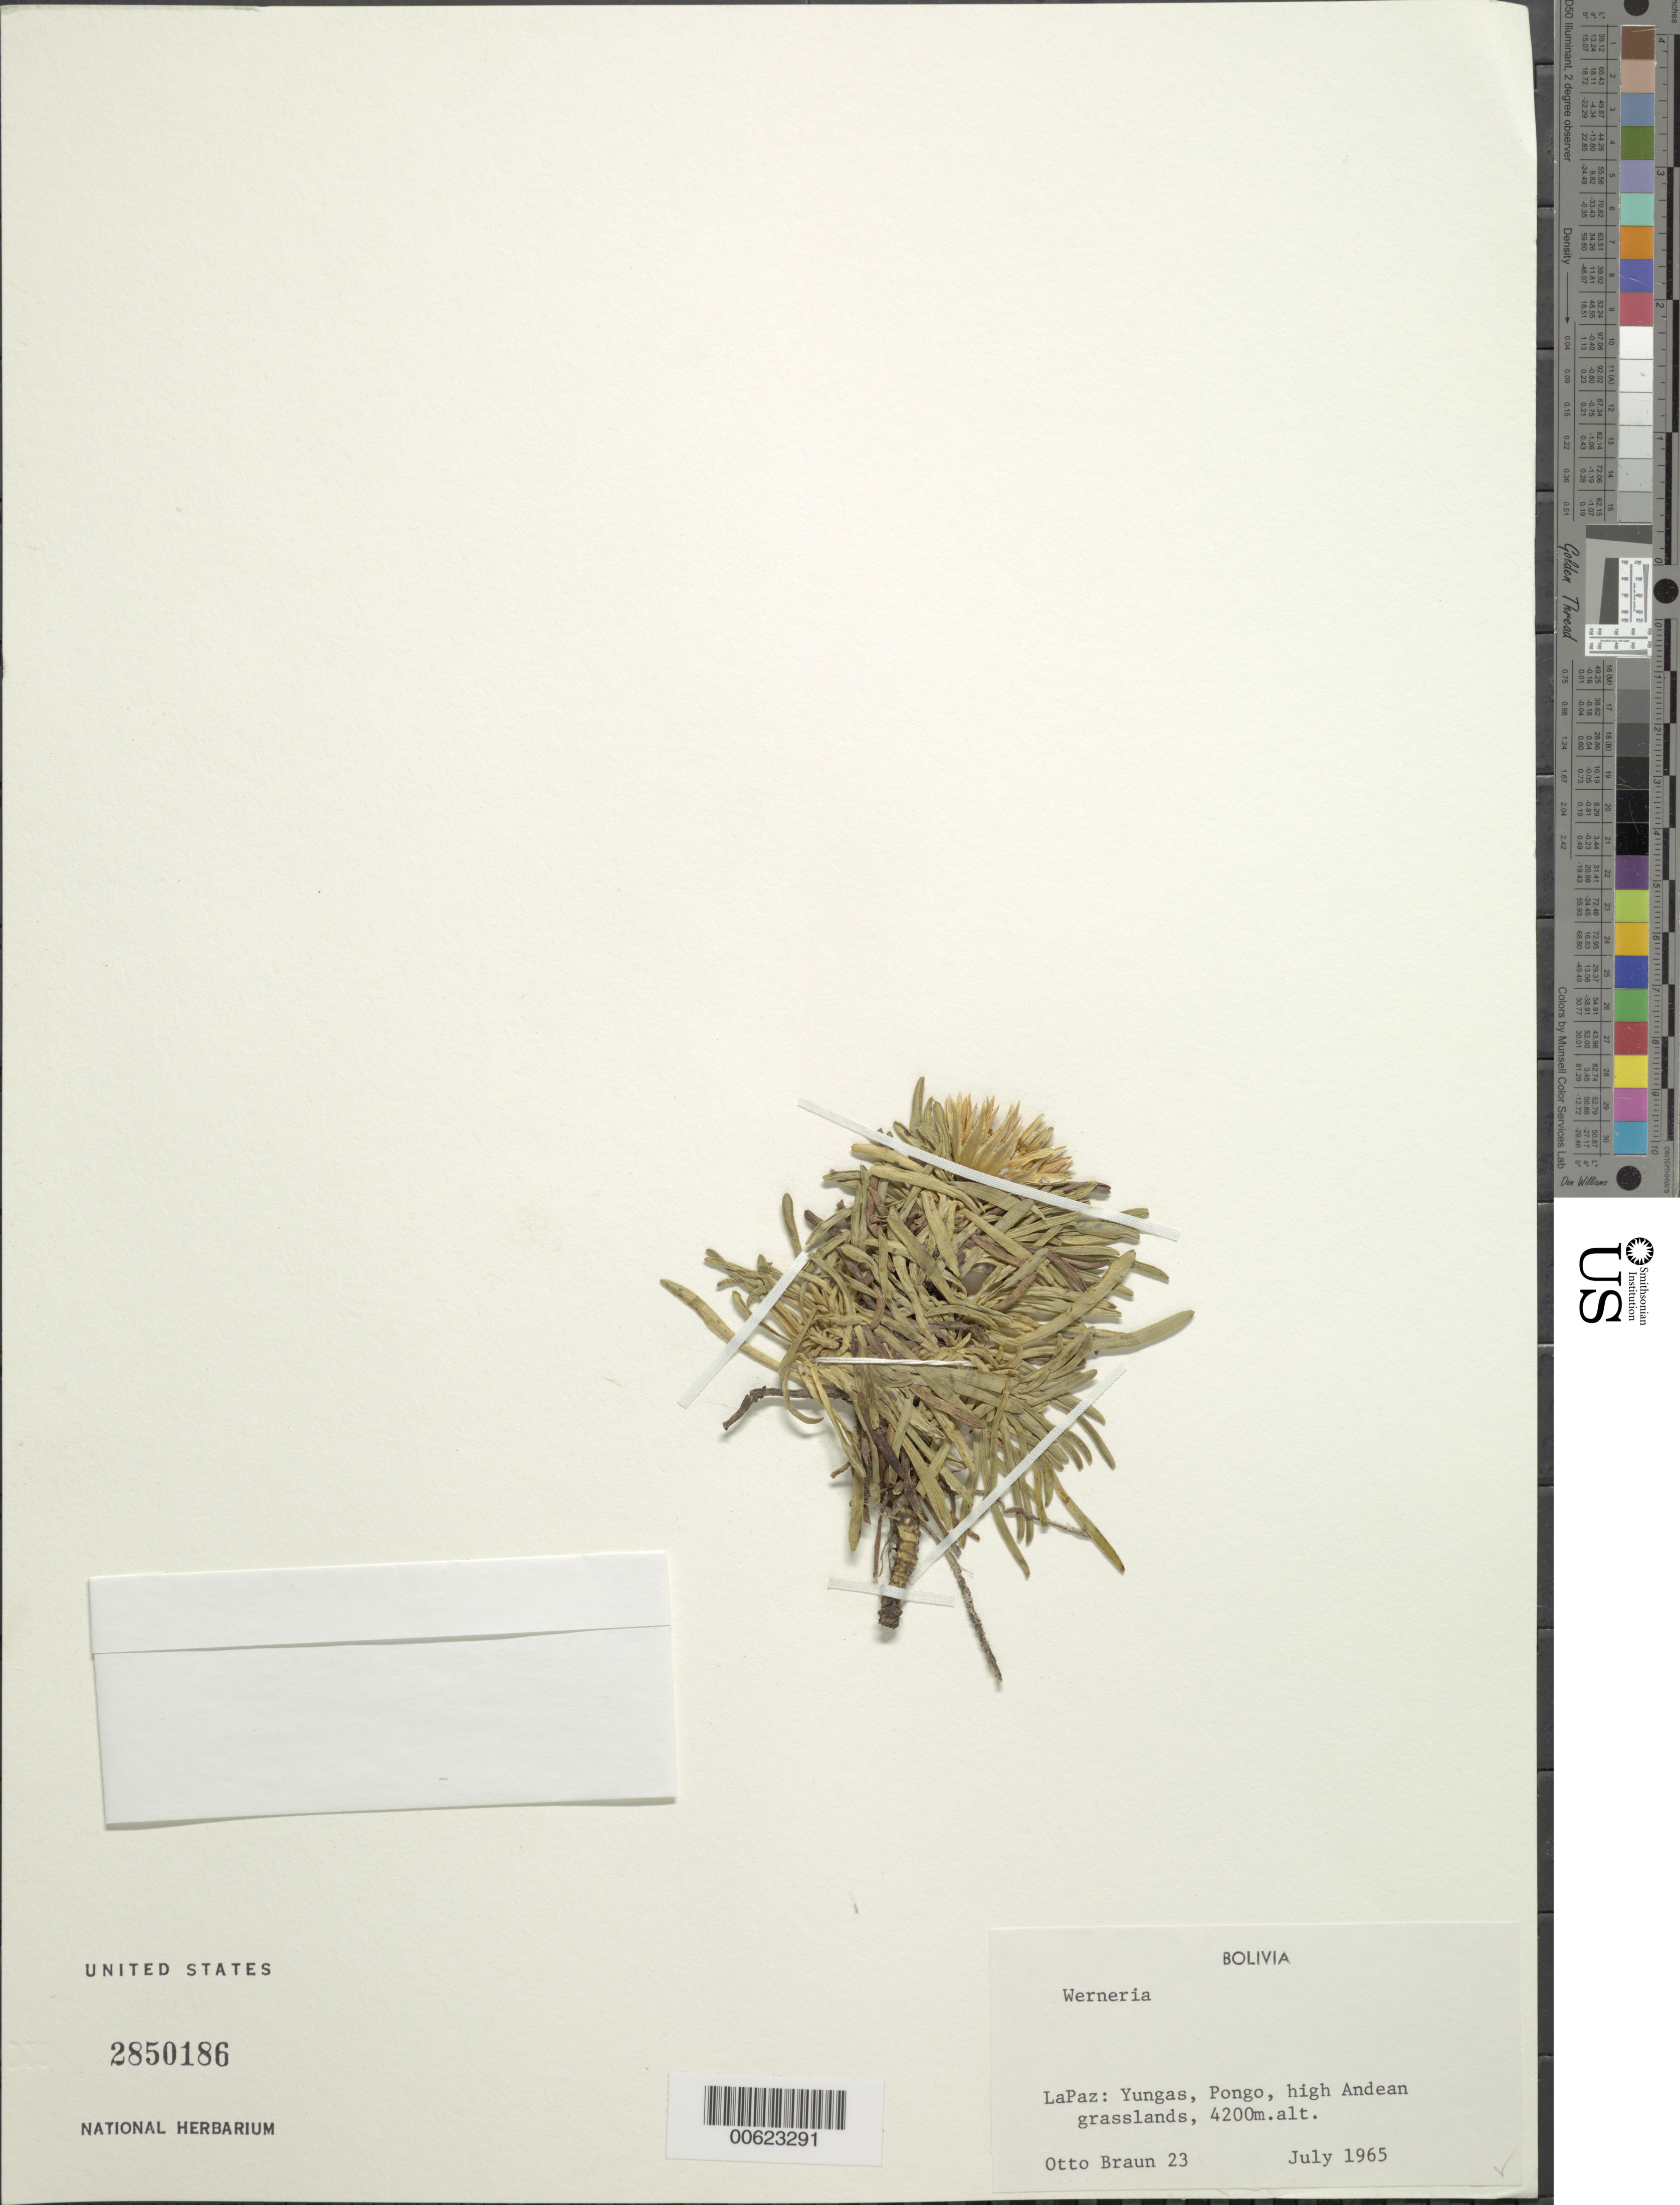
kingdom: Plantae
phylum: Tracheophyta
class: Magnoliopsida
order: Asterales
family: Asteraceae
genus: Werneria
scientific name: Werneria orbignyana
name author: Wedd.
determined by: Calvo, Joel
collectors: O. Braun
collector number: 23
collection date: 1965-07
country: Bolivia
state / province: La Paz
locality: Pongo [3 pongos in LP, 16 20 X 67 56; 16 46 X 67 48; 17 03 X 67 17]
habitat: High Andean grasslands.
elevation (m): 4200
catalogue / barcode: US 2850186